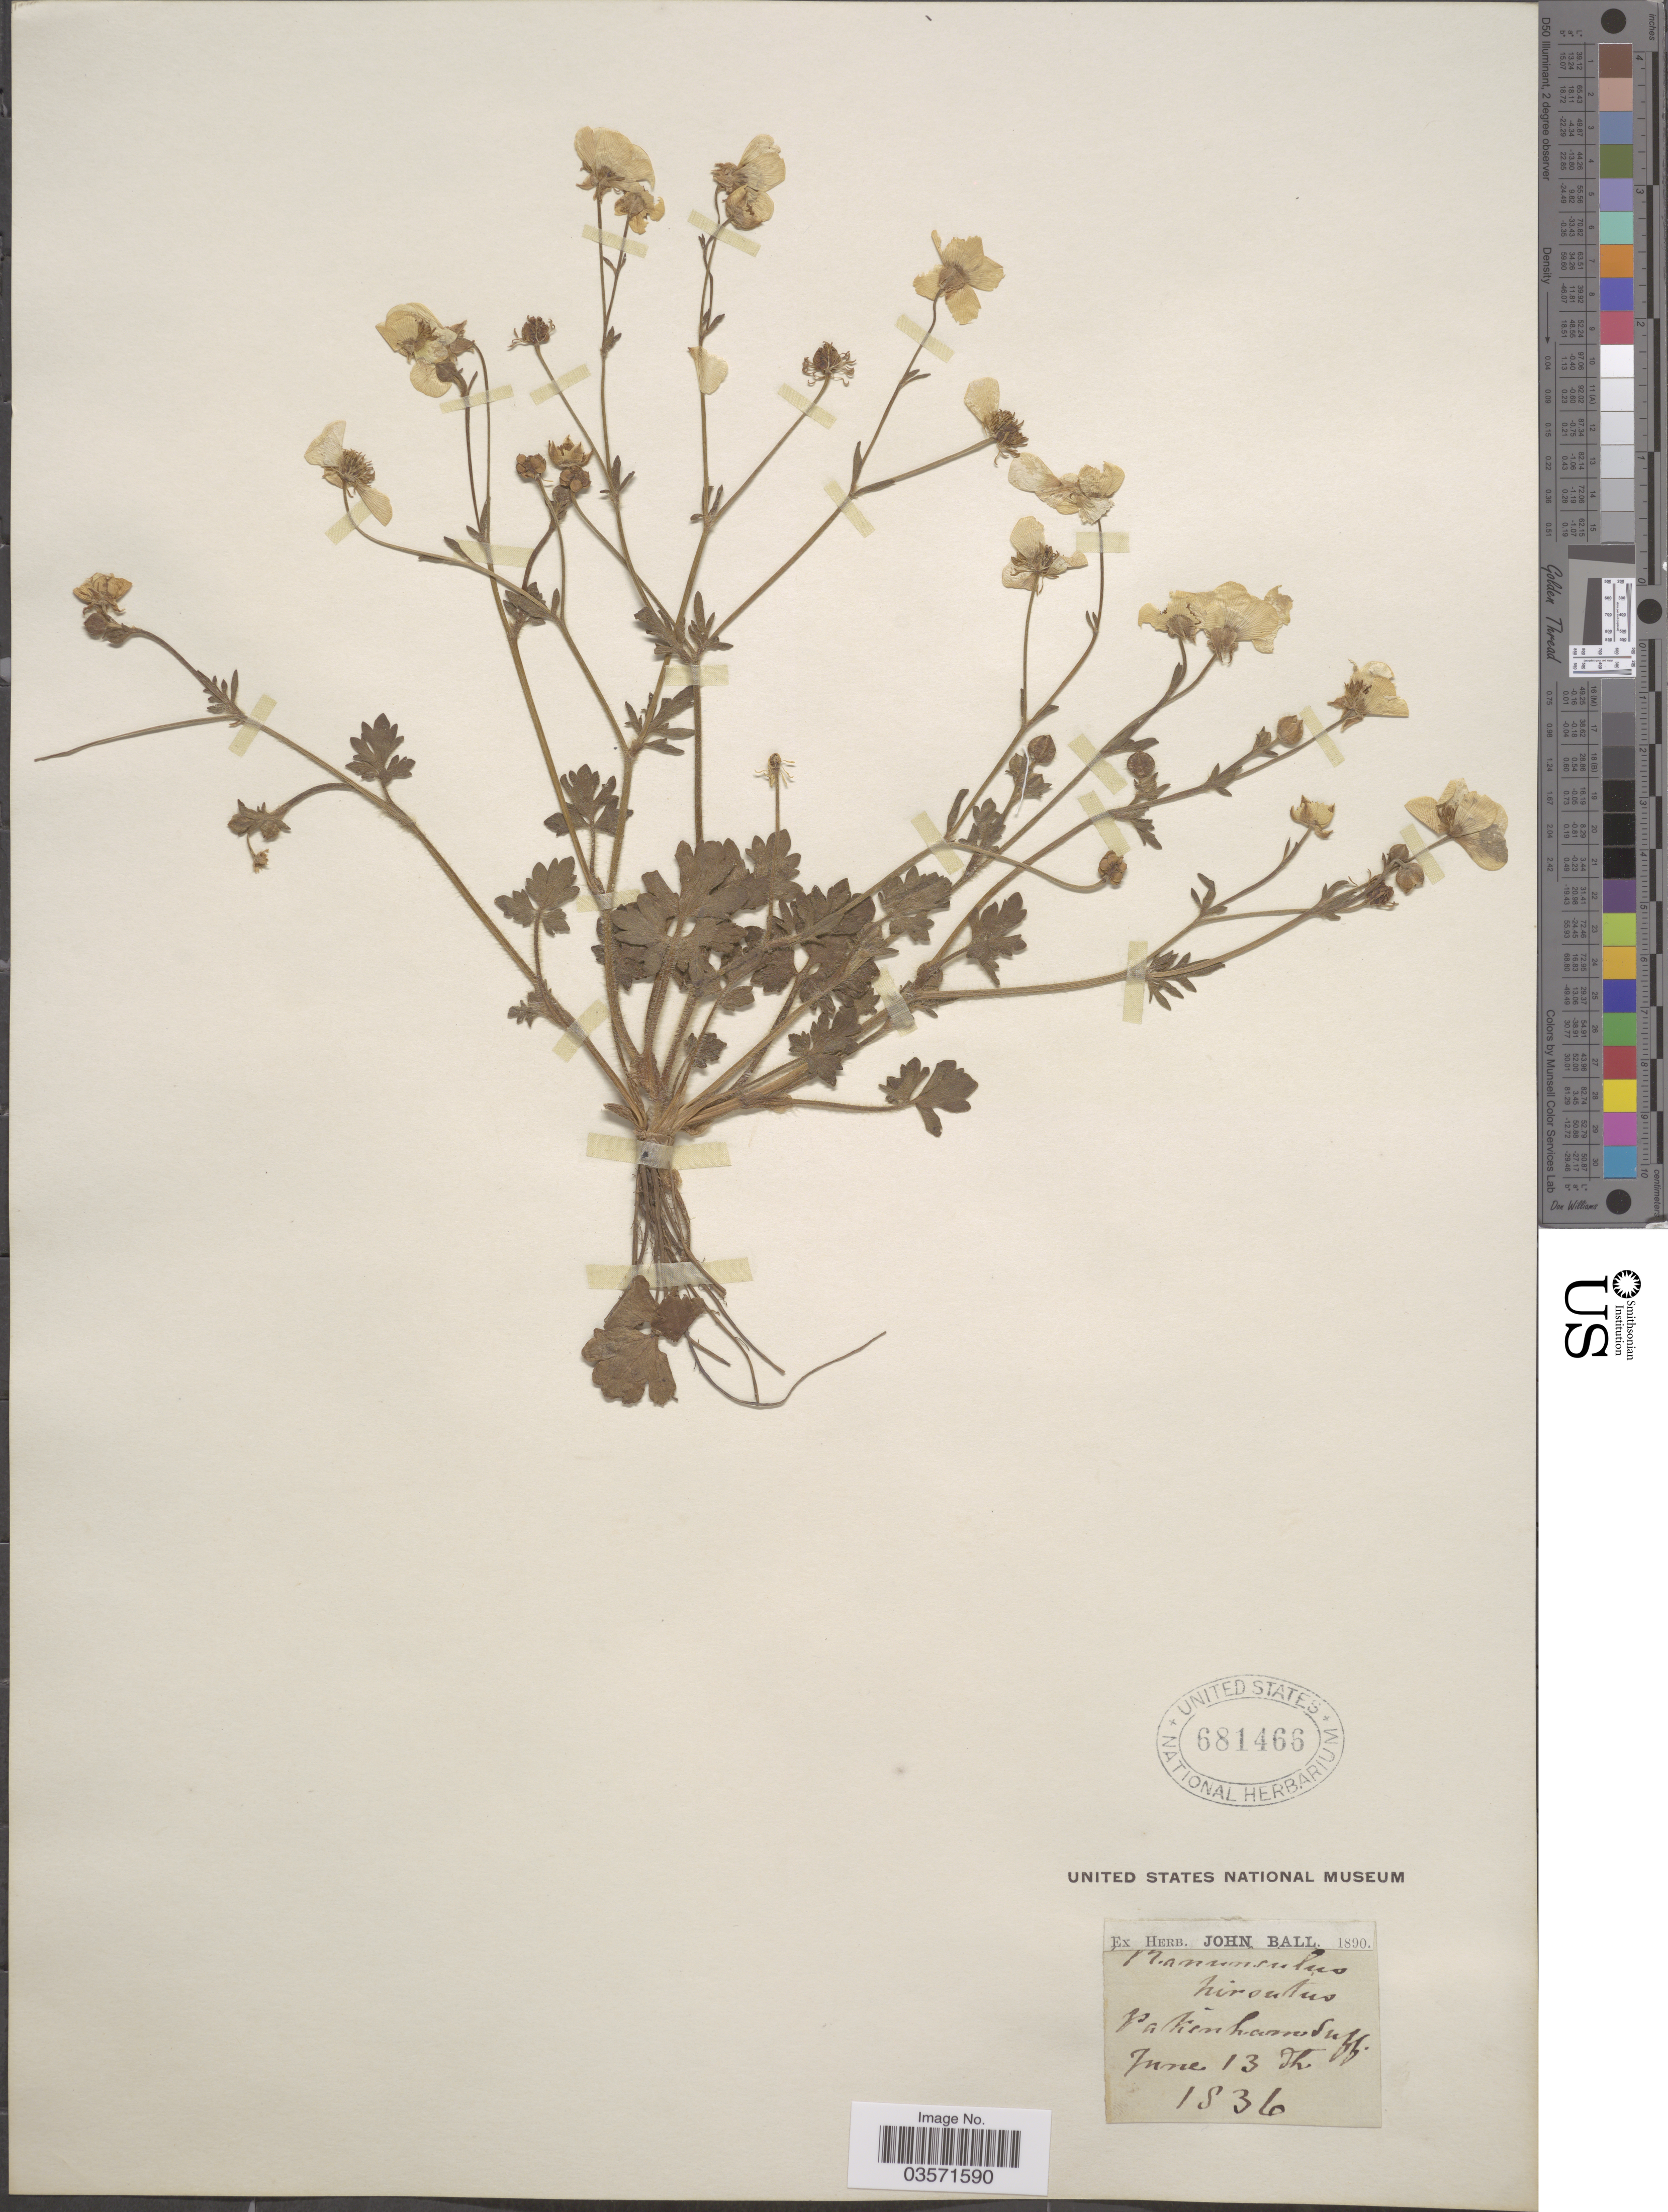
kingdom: Plantae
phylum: Tracheophyta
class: Magnoliopsida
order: Ranunculales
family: Ranunculaceae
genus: Ranunculus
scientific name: Ranunculus hirsutus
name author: Curtis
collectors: ex herb. John Ball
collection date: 1836-06-13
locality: Pakinhannoduff [interpreted].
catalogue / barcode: US 681466